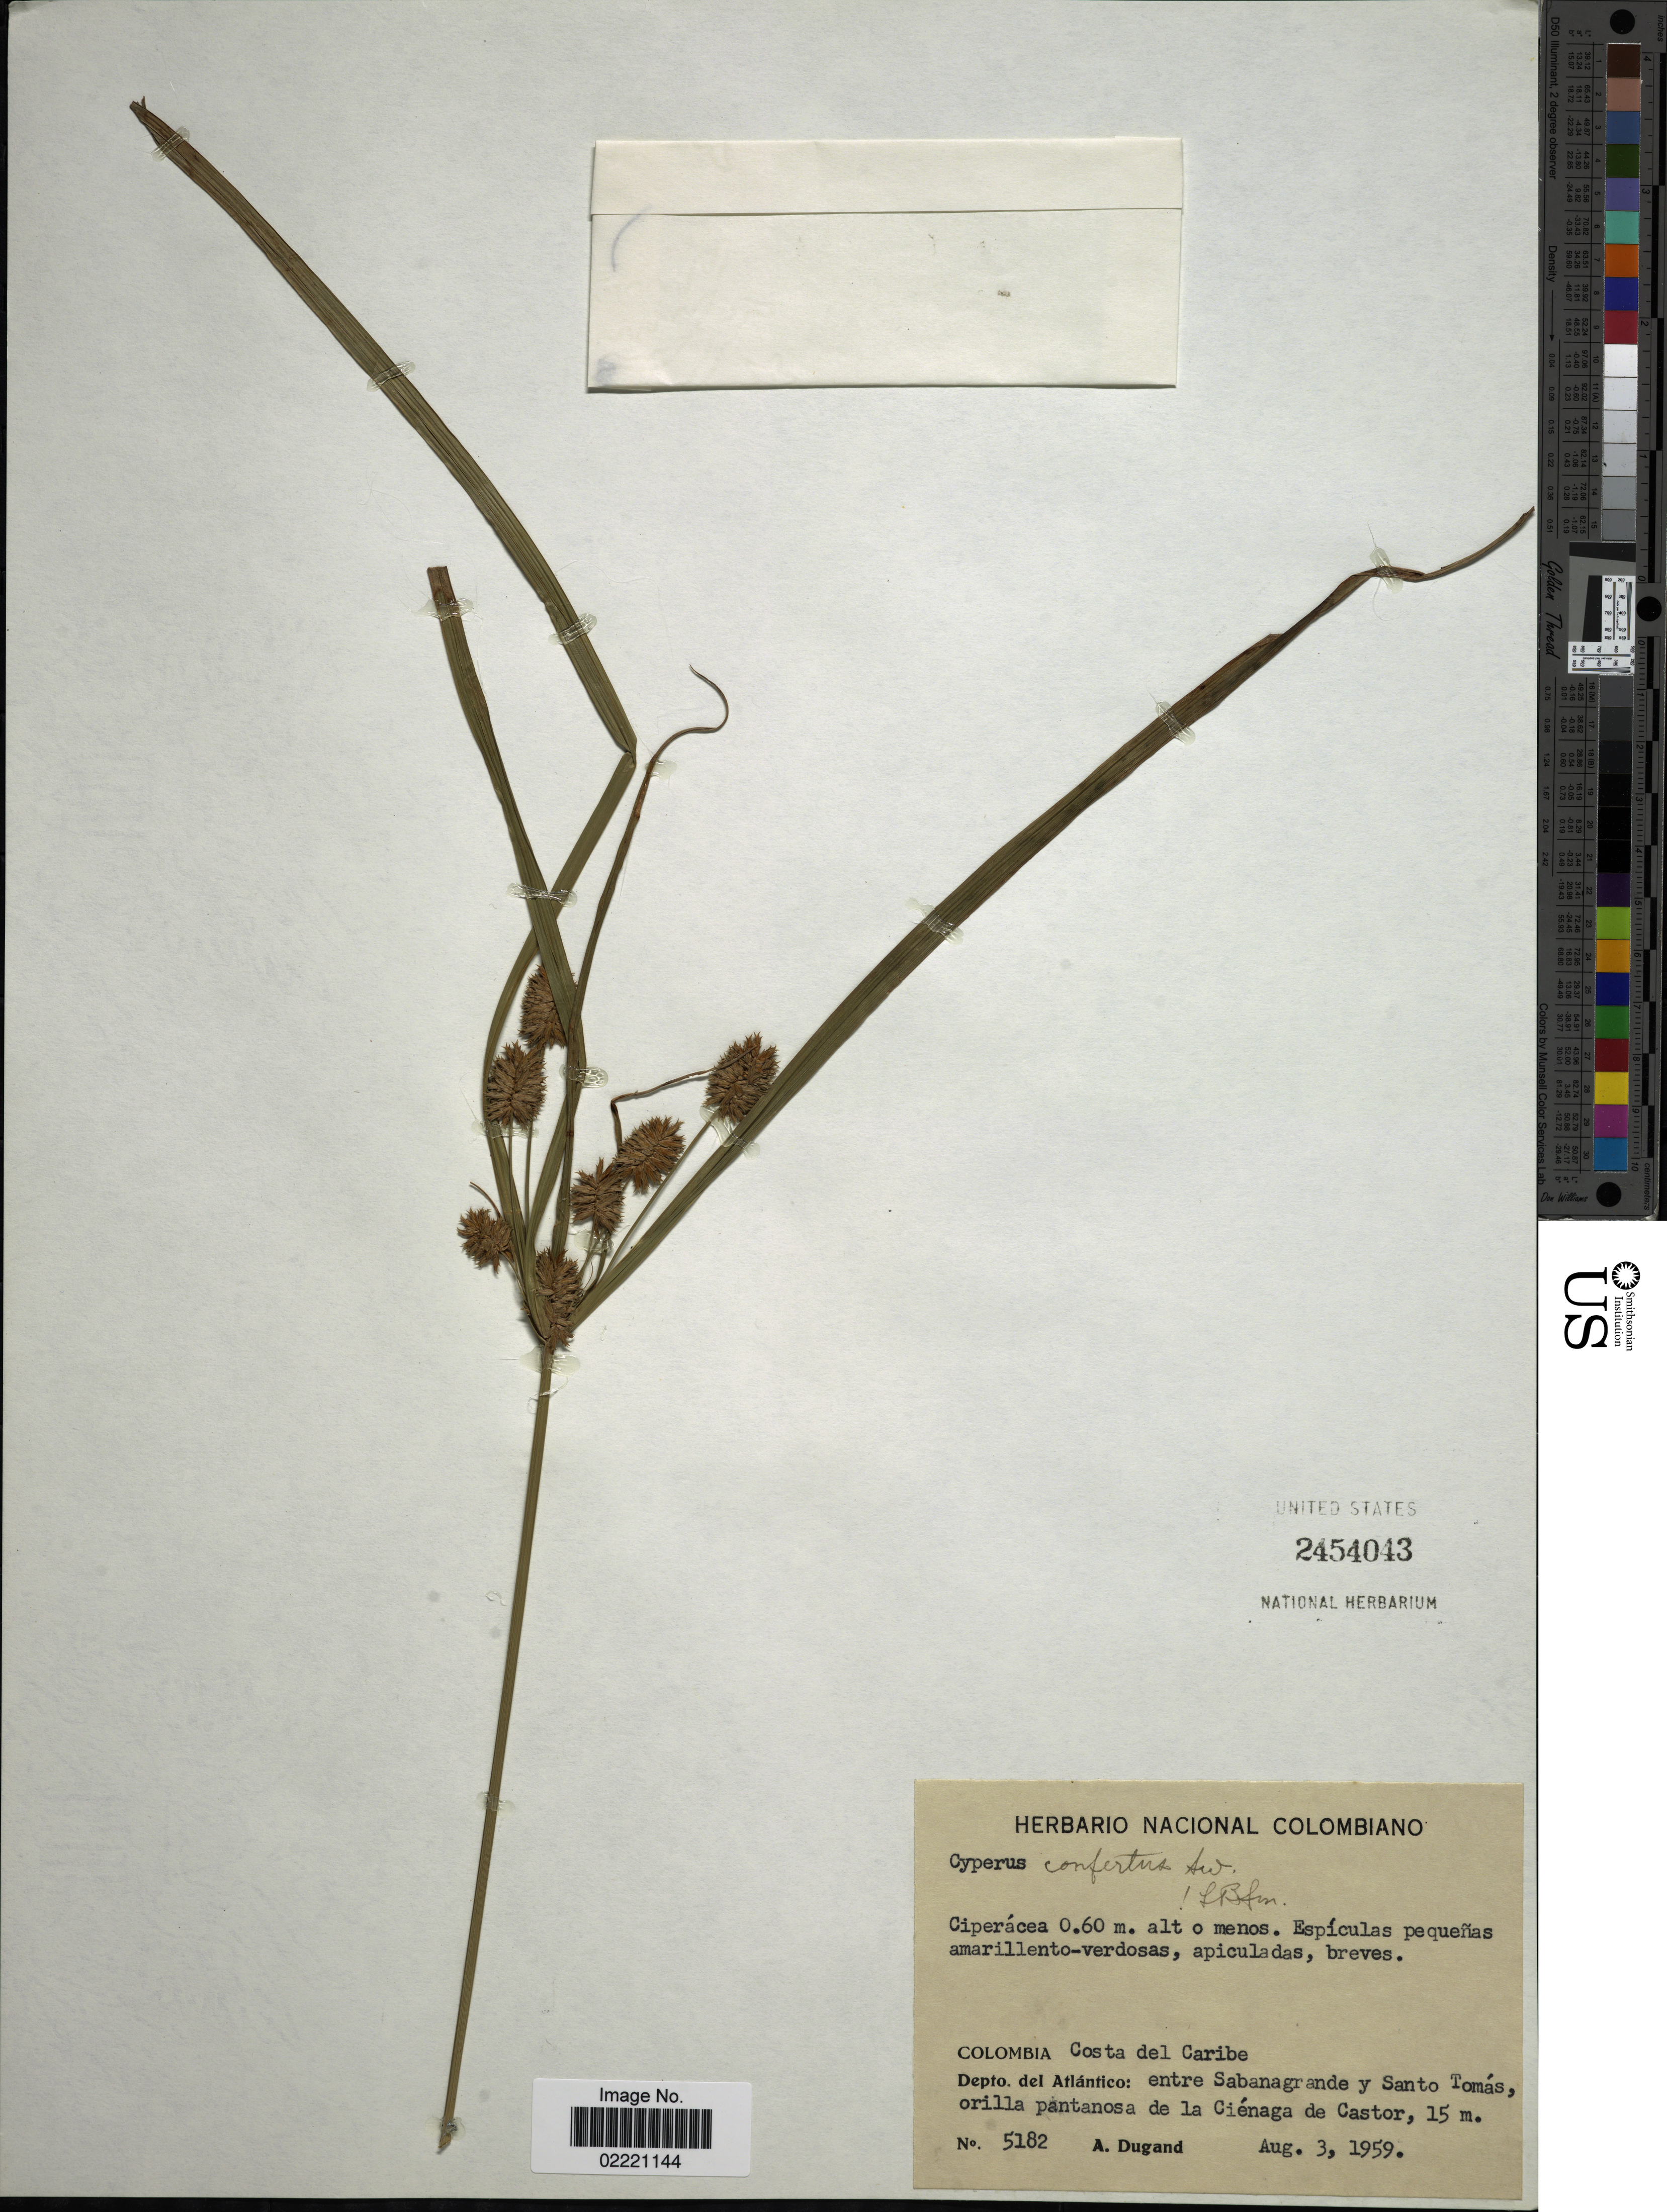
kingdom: Plantae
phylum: Tracheophyta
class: Liliopsida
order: Poales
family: Cyperaceae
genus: Cyperus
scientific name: Cyperus confertus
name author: Sw.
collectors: A. Dugand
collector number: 5182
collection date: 1959-08-03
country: Colombia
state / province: Atlántico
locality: Costa del Caribe, entre Sabanagrande y Santo Tomas, orilla pantanose de la Cienaga de Castor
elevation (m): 15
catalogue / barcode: US 2454043